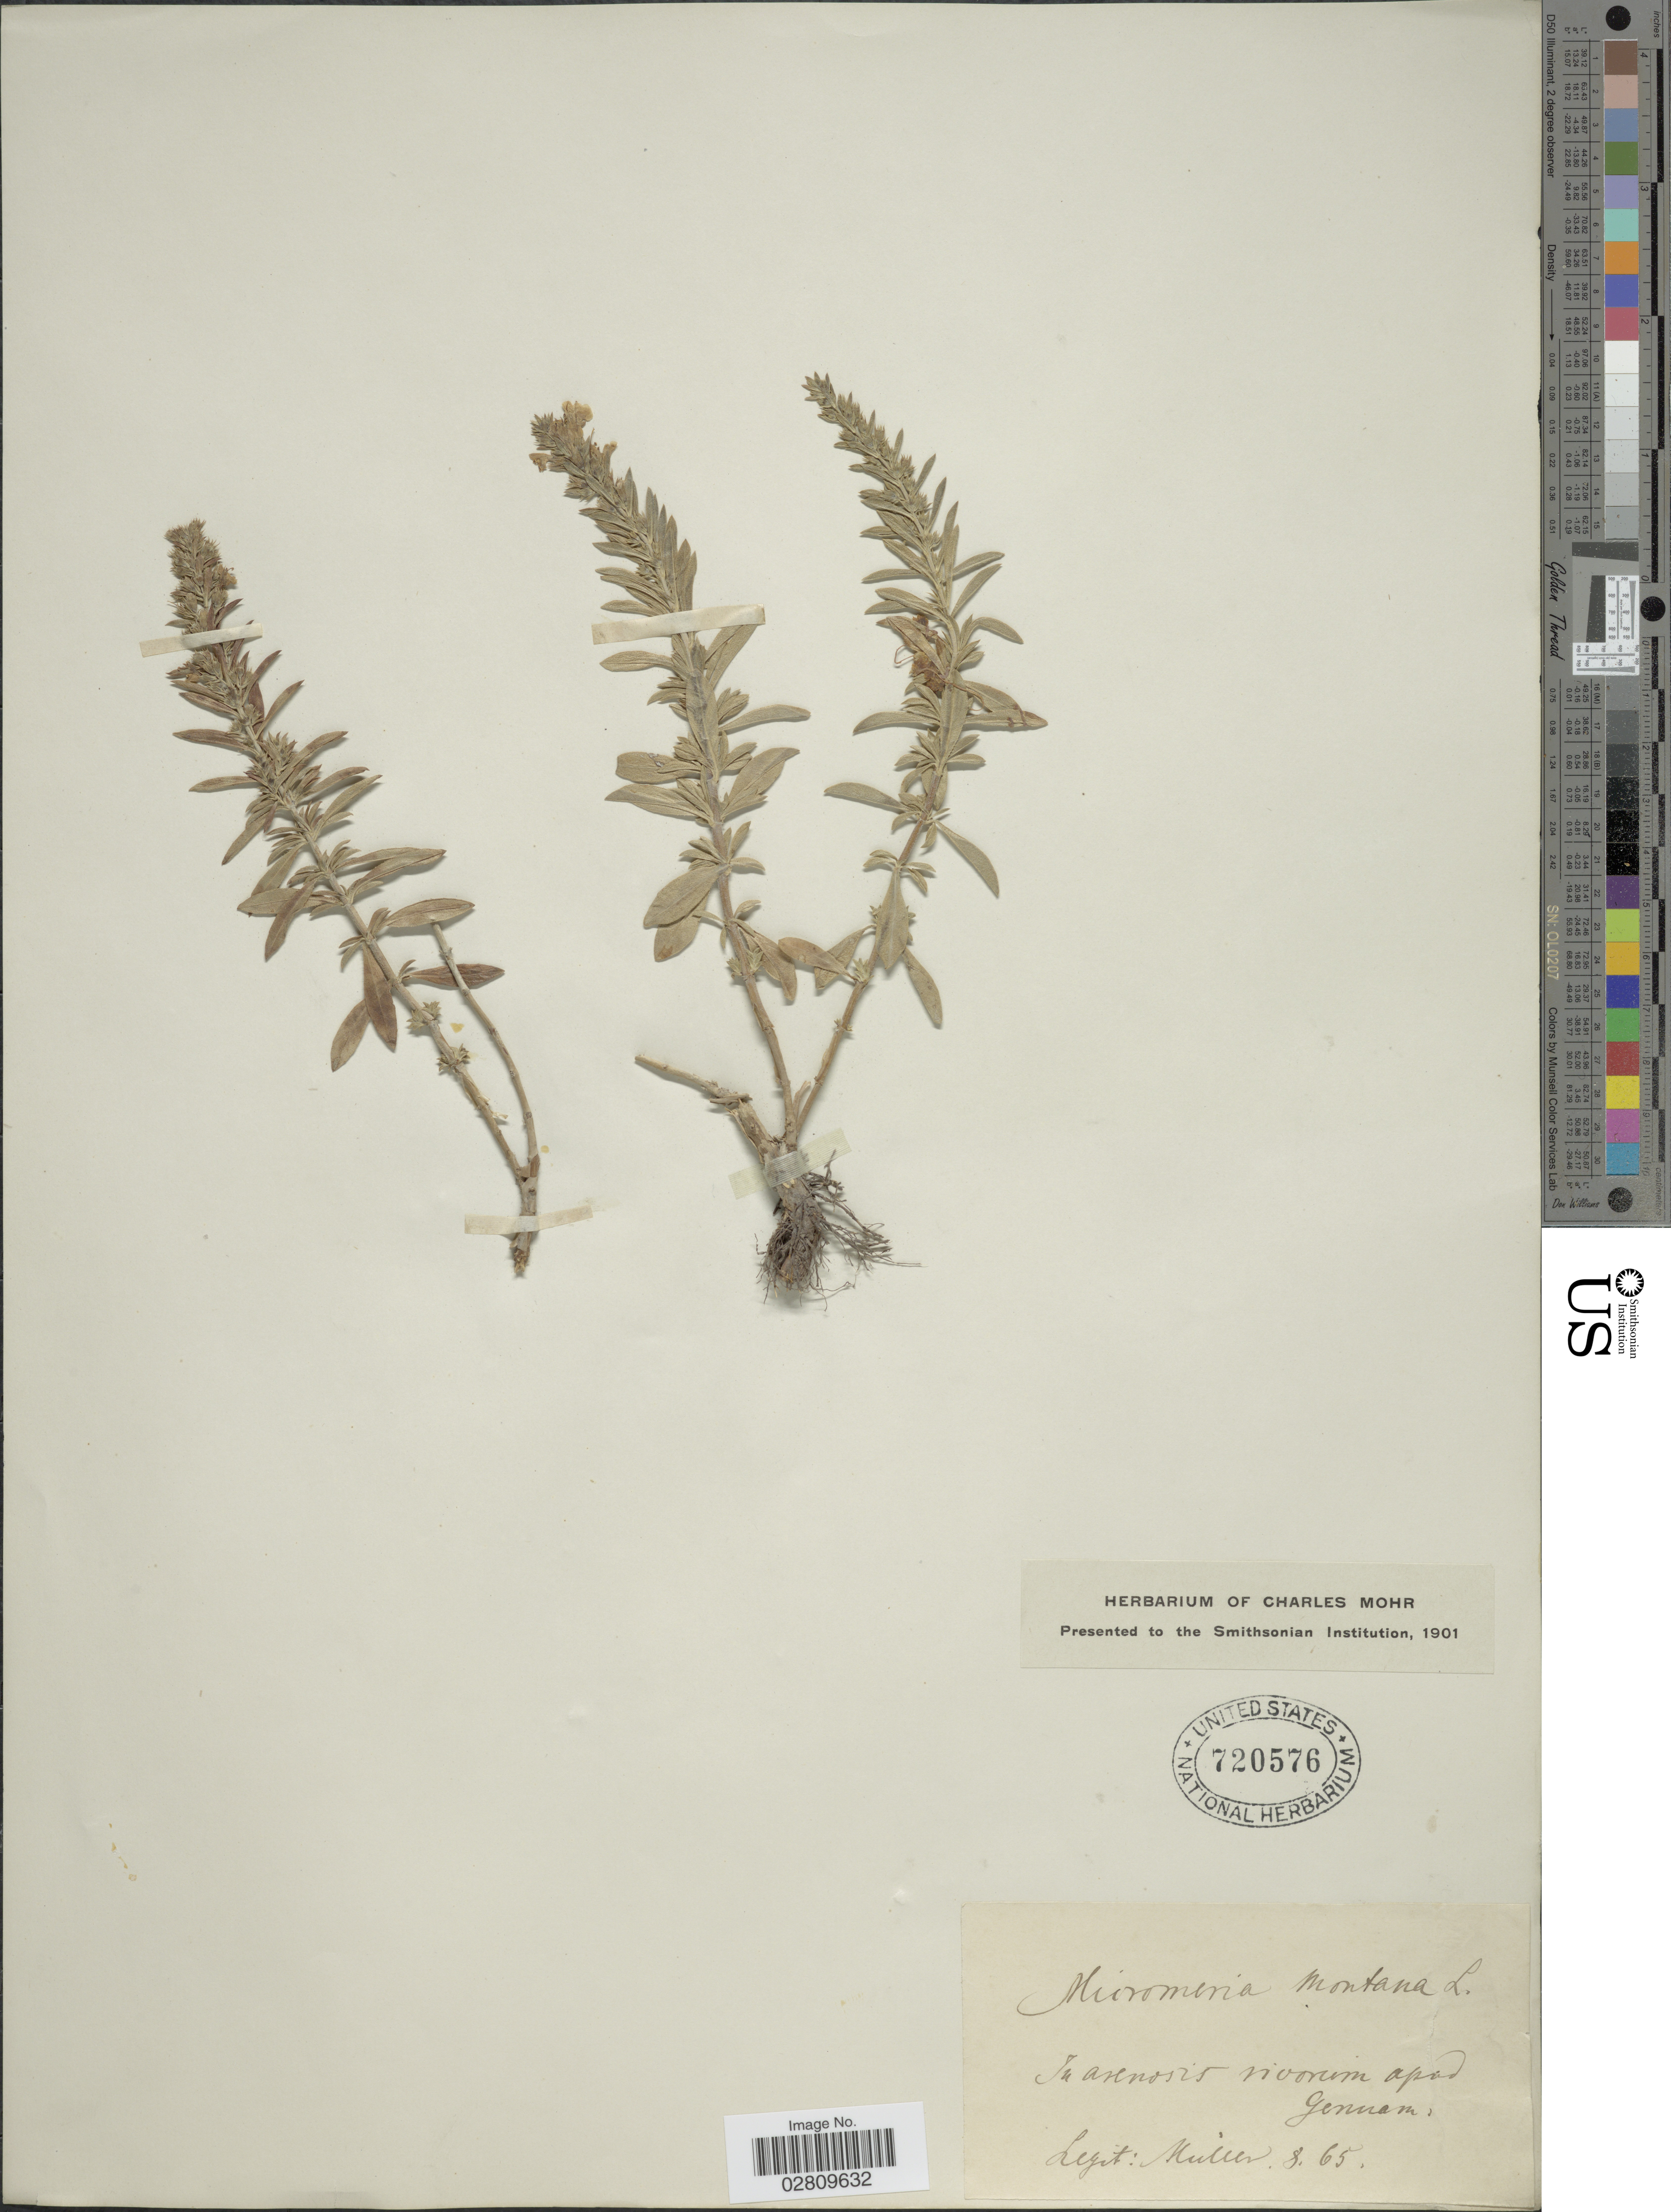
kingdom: Plantae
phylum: Tracheophyta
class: Magnoliopsida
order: Lamiales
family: Lamiaceae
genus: Micromeria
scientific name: Micromeria montana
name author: (L.) Rchb.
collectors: -- Müller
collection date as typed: Transcribed d/m/y: /8/65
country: Italy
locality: In arenosis rivorum apad Gennam.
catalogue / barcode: US 720576